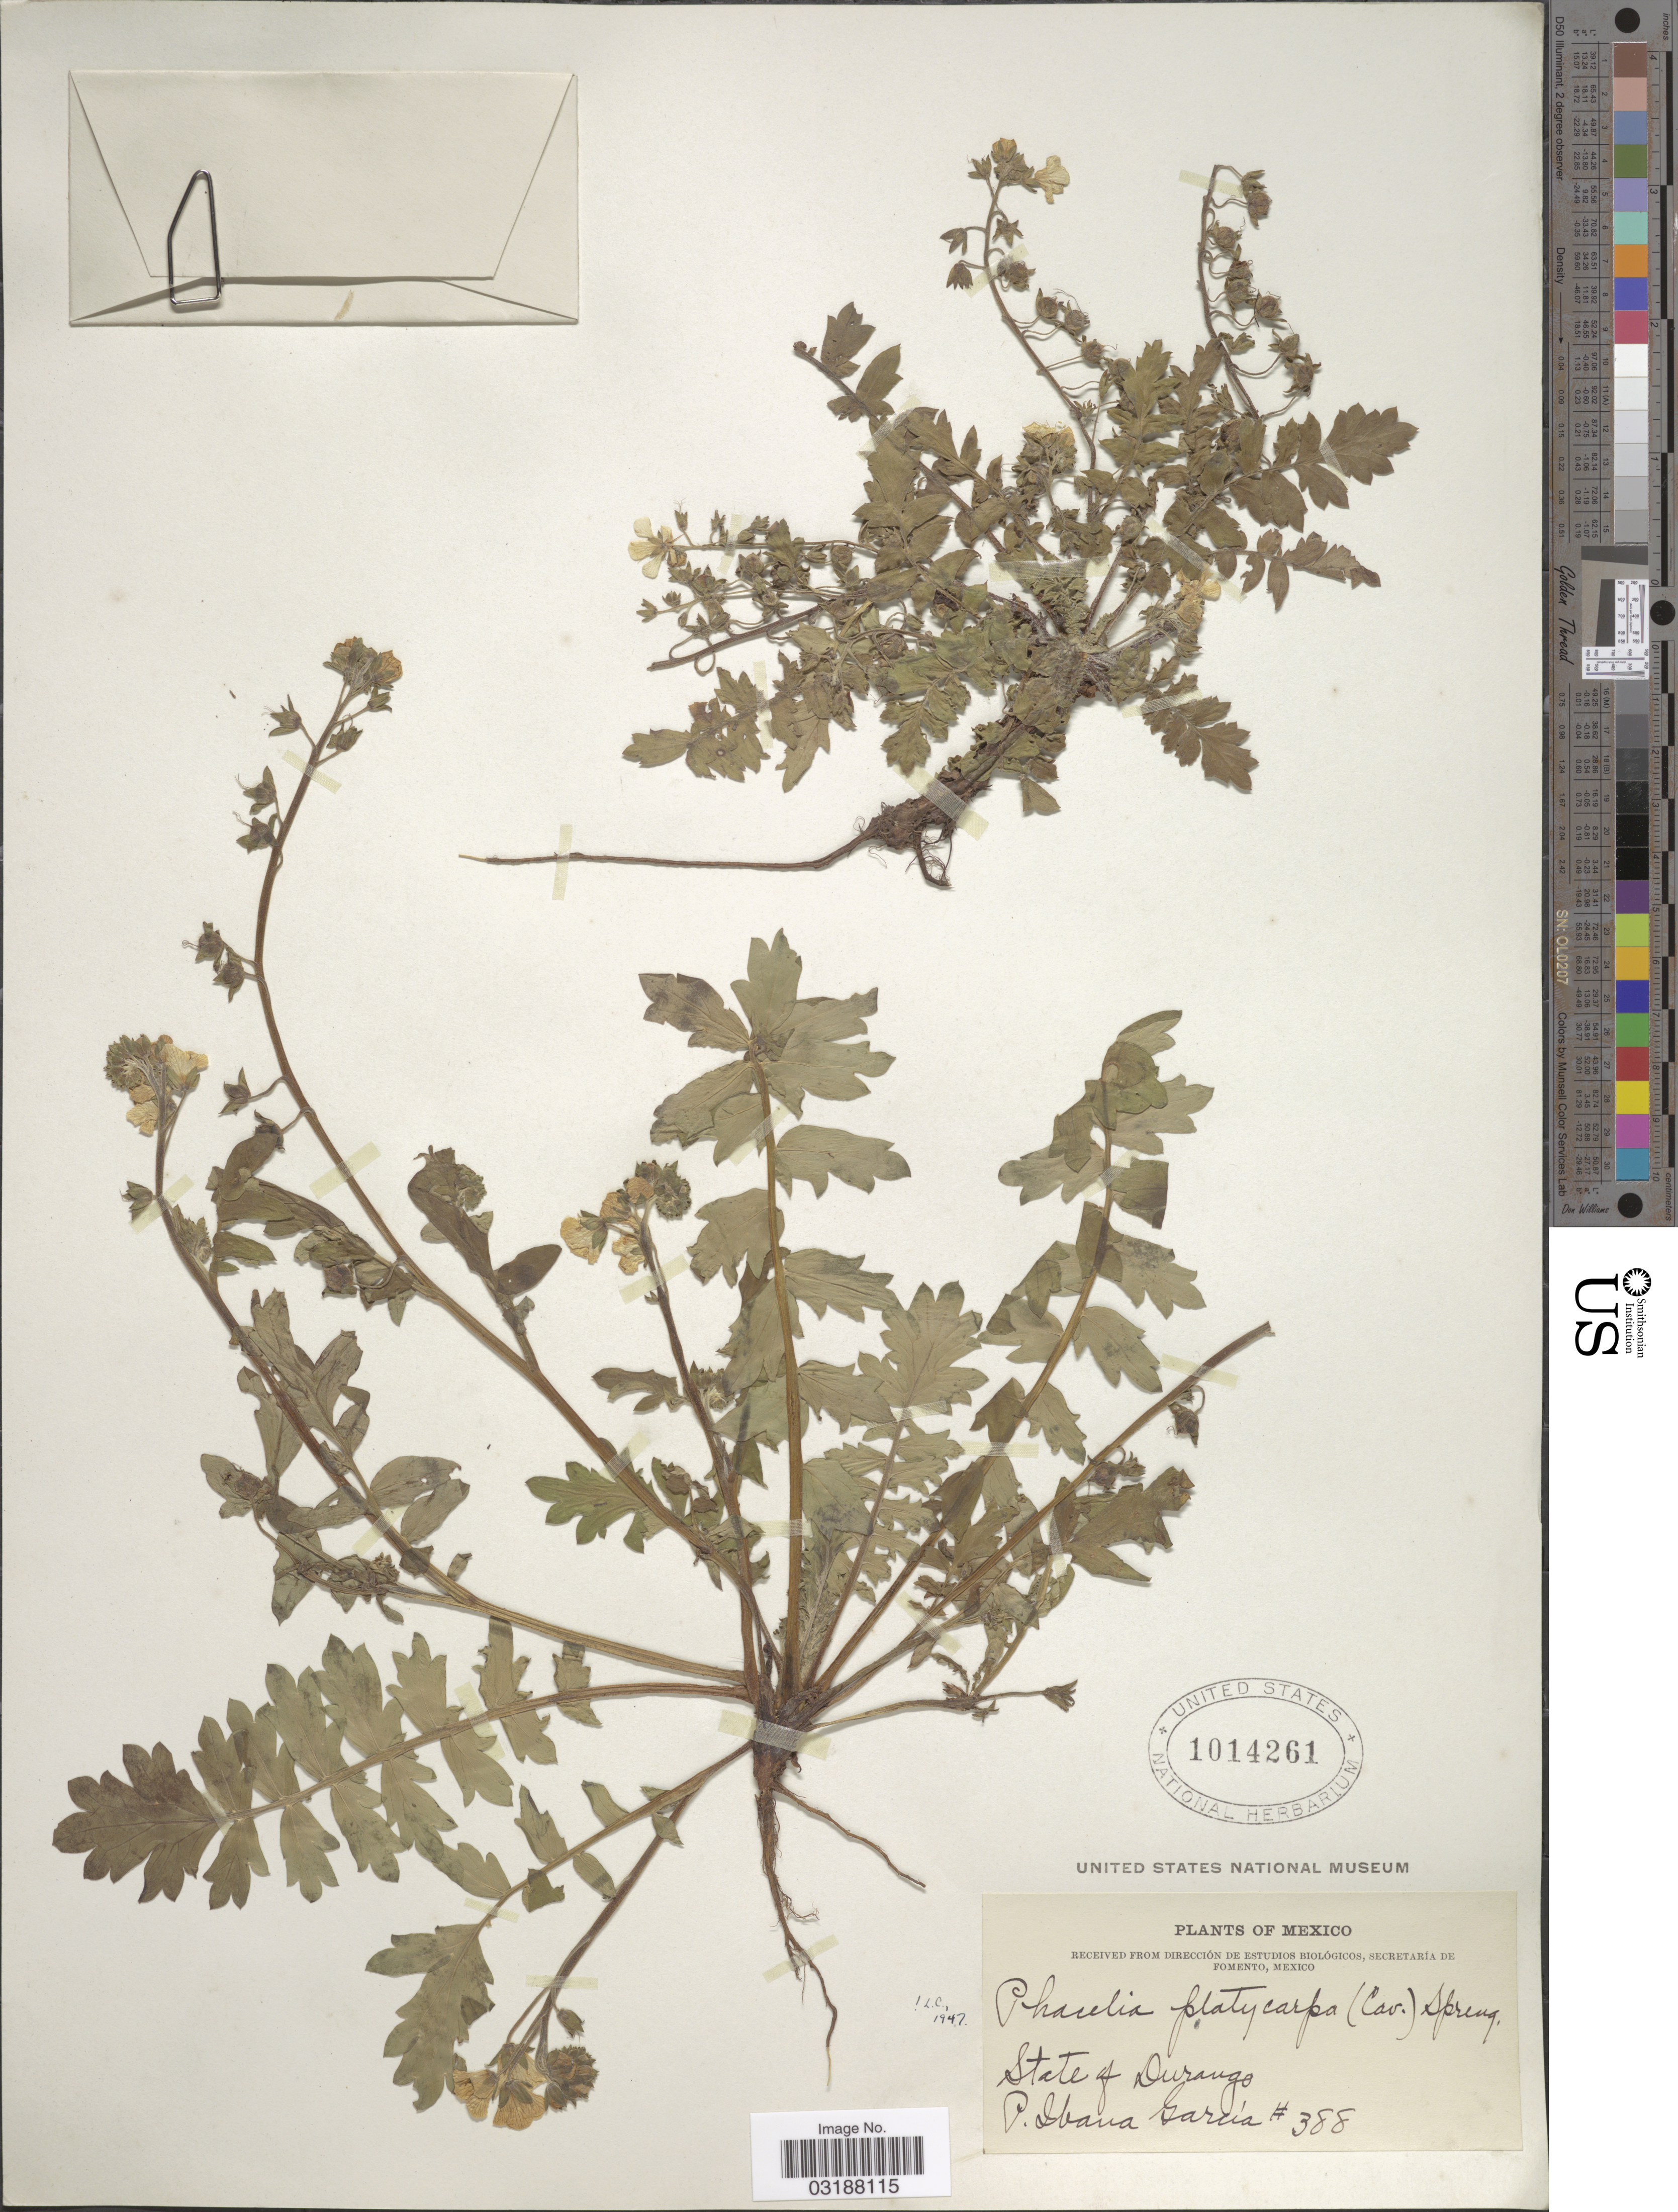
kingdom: Plantae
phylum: Tracheophyta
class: Magnoliopsida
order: Boraginales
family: Hydrophyllaceae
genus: Phacelia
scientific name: Phacelia platycarpa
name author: (Cav.) Spreng.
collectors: P. I. Garcia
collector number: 388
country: Mexico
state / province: Durango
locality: State of Durango.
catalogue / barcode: US 1014261